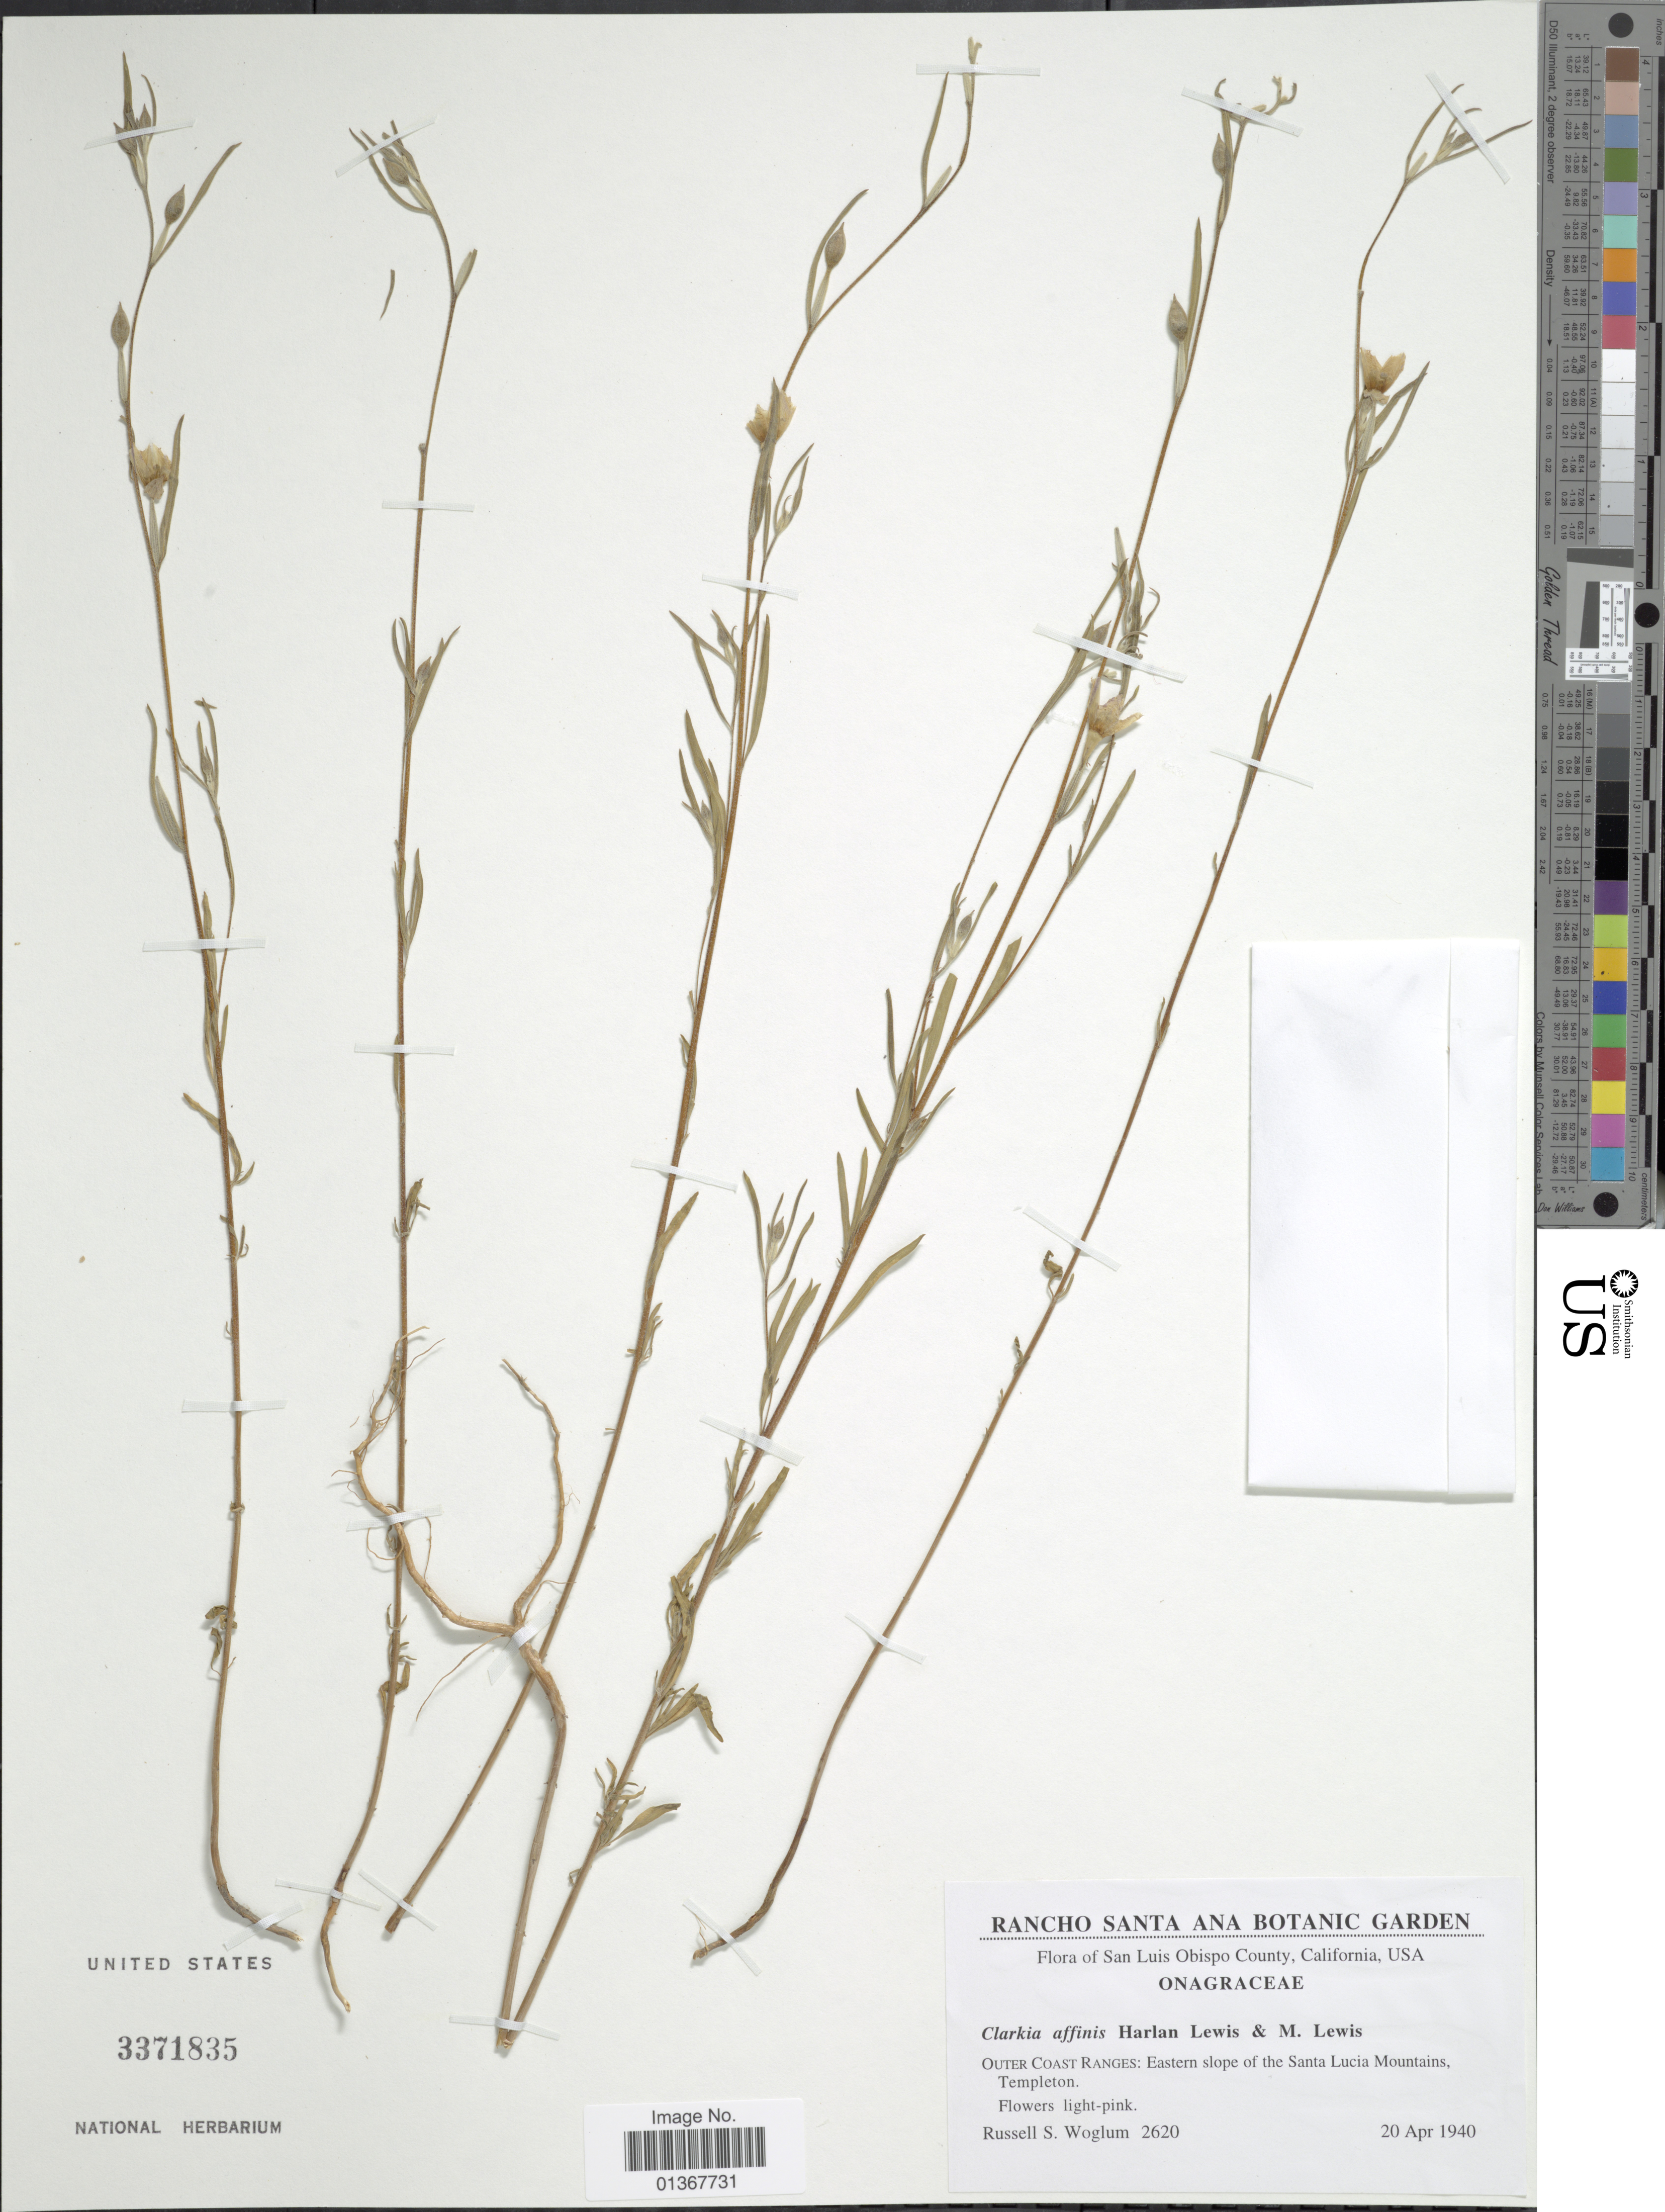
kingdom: Plantae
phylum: Tracheophyta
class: Magnoliopsida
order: Myrtales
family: Onagraceae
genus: Clarkia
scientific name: Clarkia affinis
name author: F. H. Lewis & M.E. Lewis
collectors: R. Woglum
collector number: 2620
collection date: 1940-04-20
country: United States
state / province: California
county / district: San Luis Obispo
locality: San Luis Obispo County. Outer Coast Ranges: Eastern slope of the Santa Lucia Mountains, Templeton.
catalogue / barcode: US 3371835